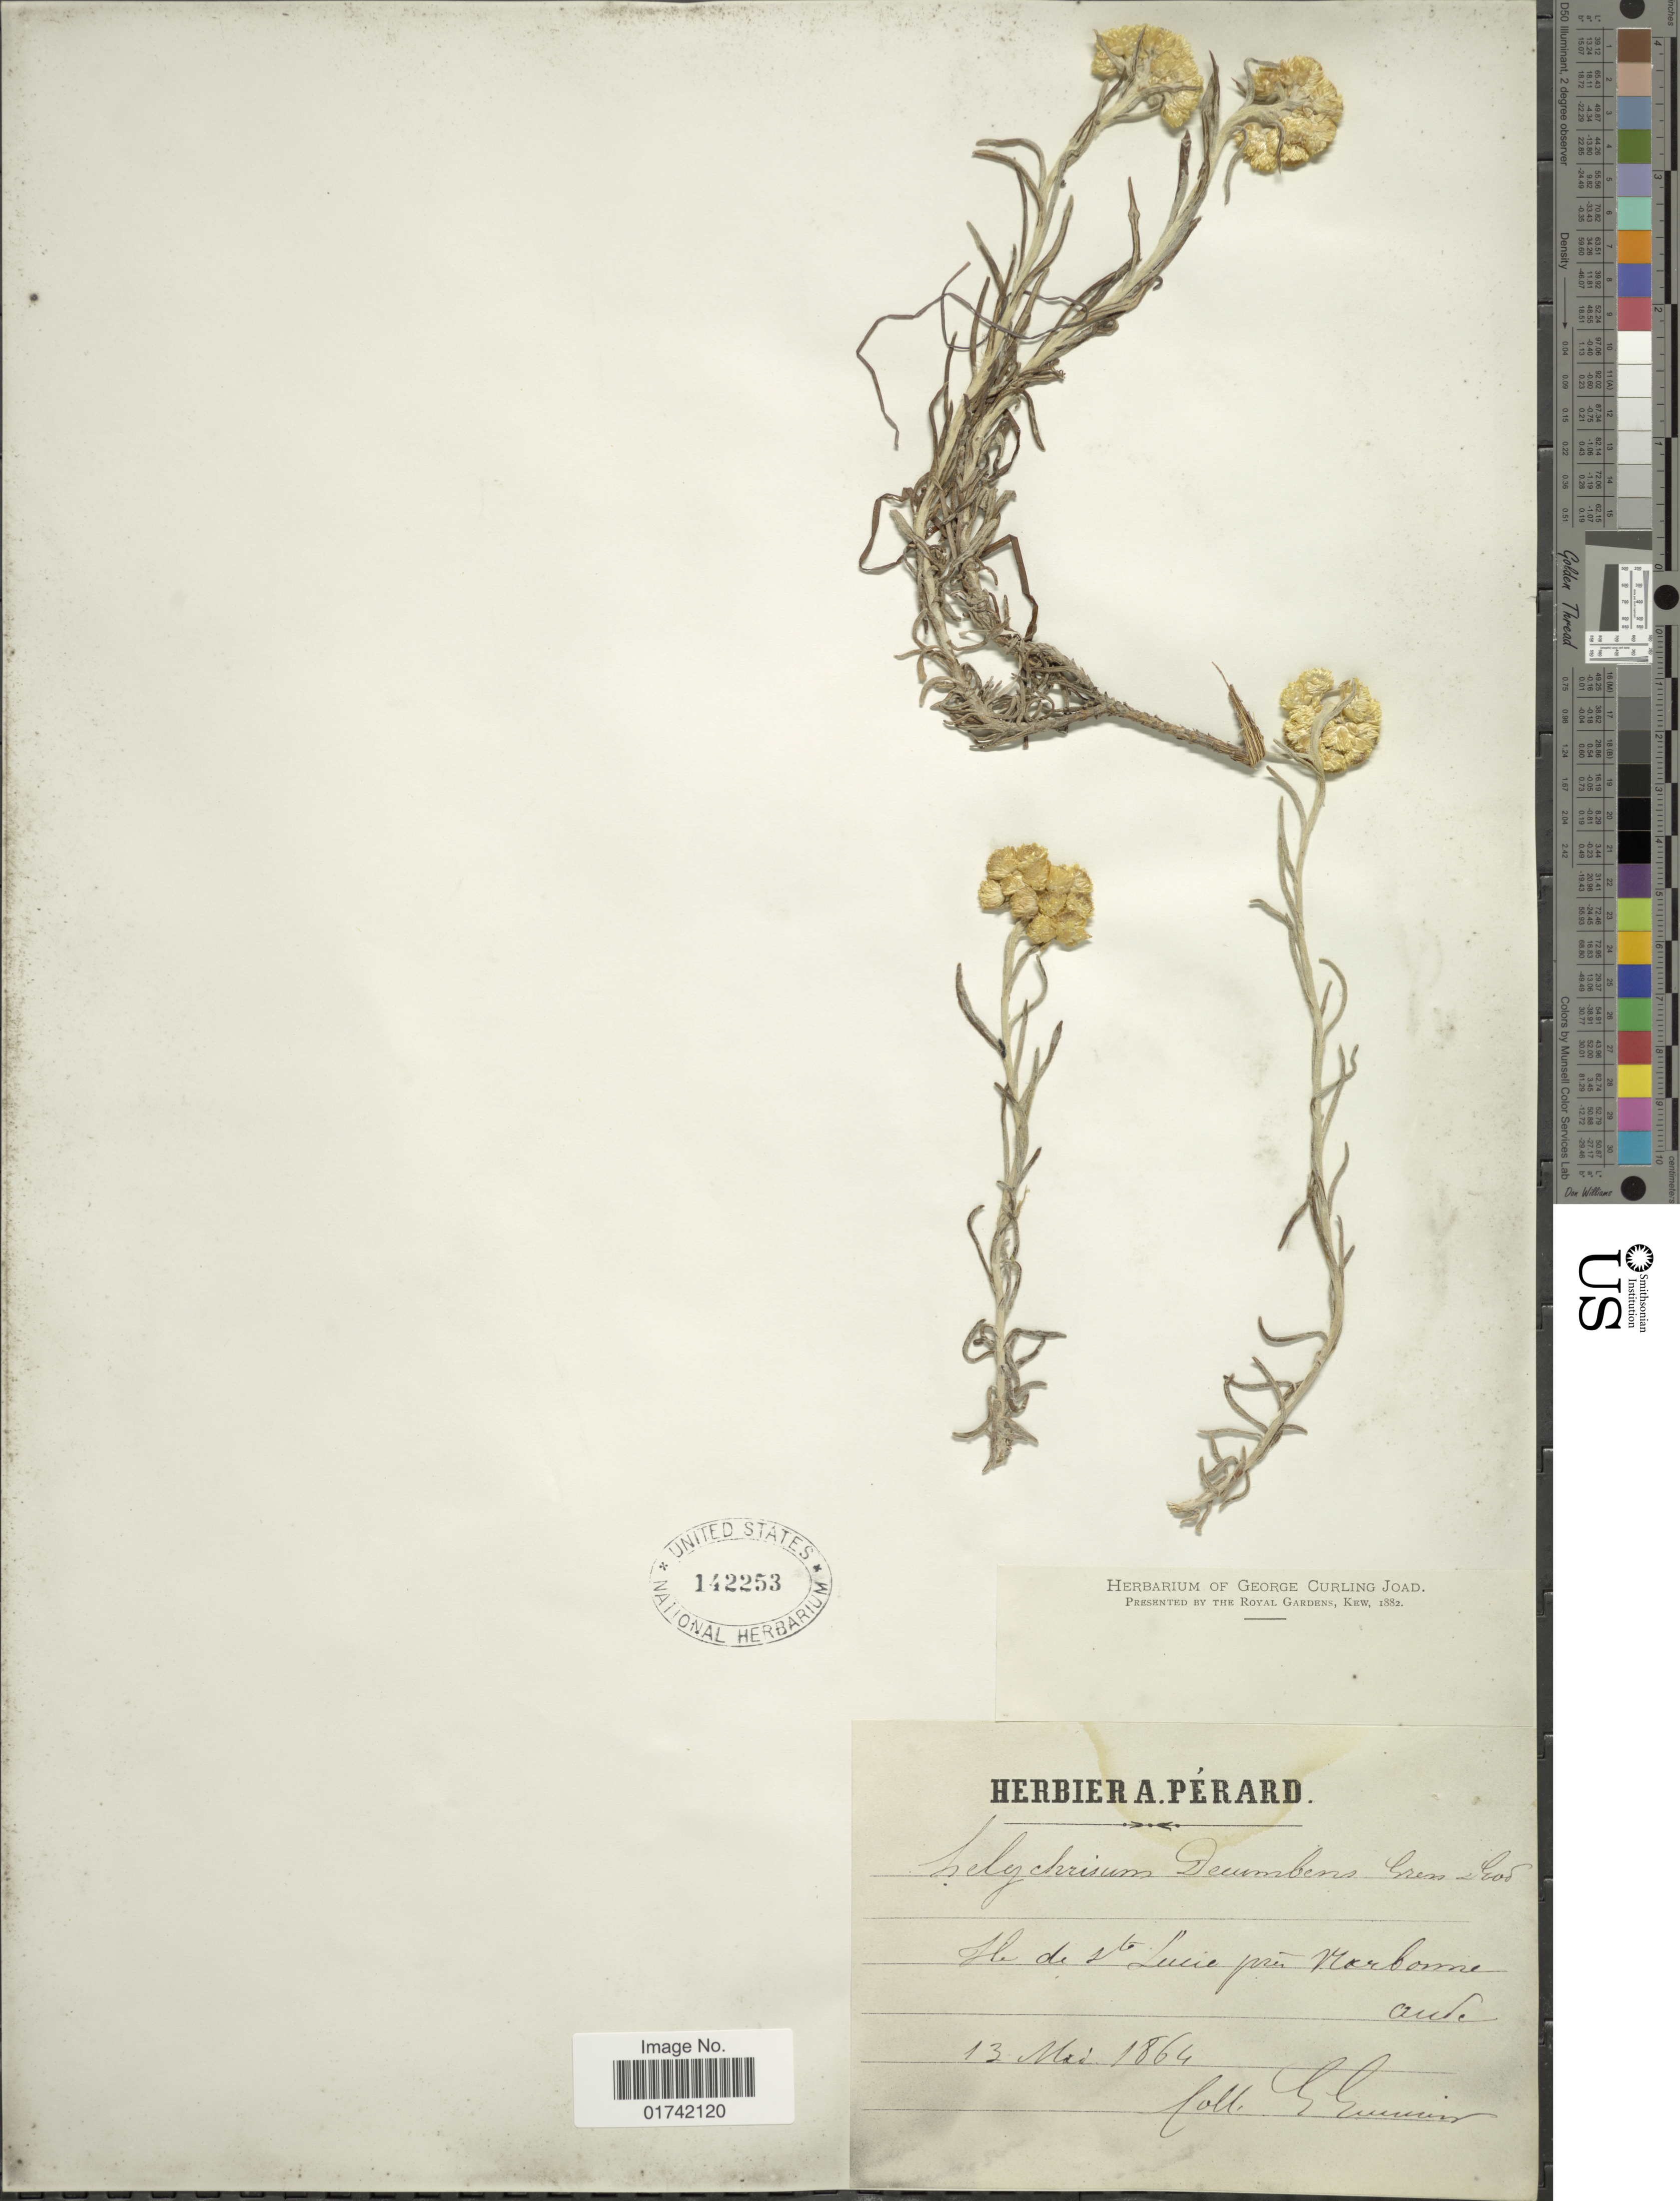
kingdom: Plantae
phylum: Tracheophyta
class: Magnoliopsida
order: Asterales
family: Asteraceae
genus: Helichrysum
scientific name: Helichrysum decumbens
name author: Lag. & Cambess.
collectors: L. Guimin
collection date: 1864-05-13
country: France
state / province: Occitanie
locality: Ile de ste Lucie pres Morbonne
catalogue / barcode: US 142253